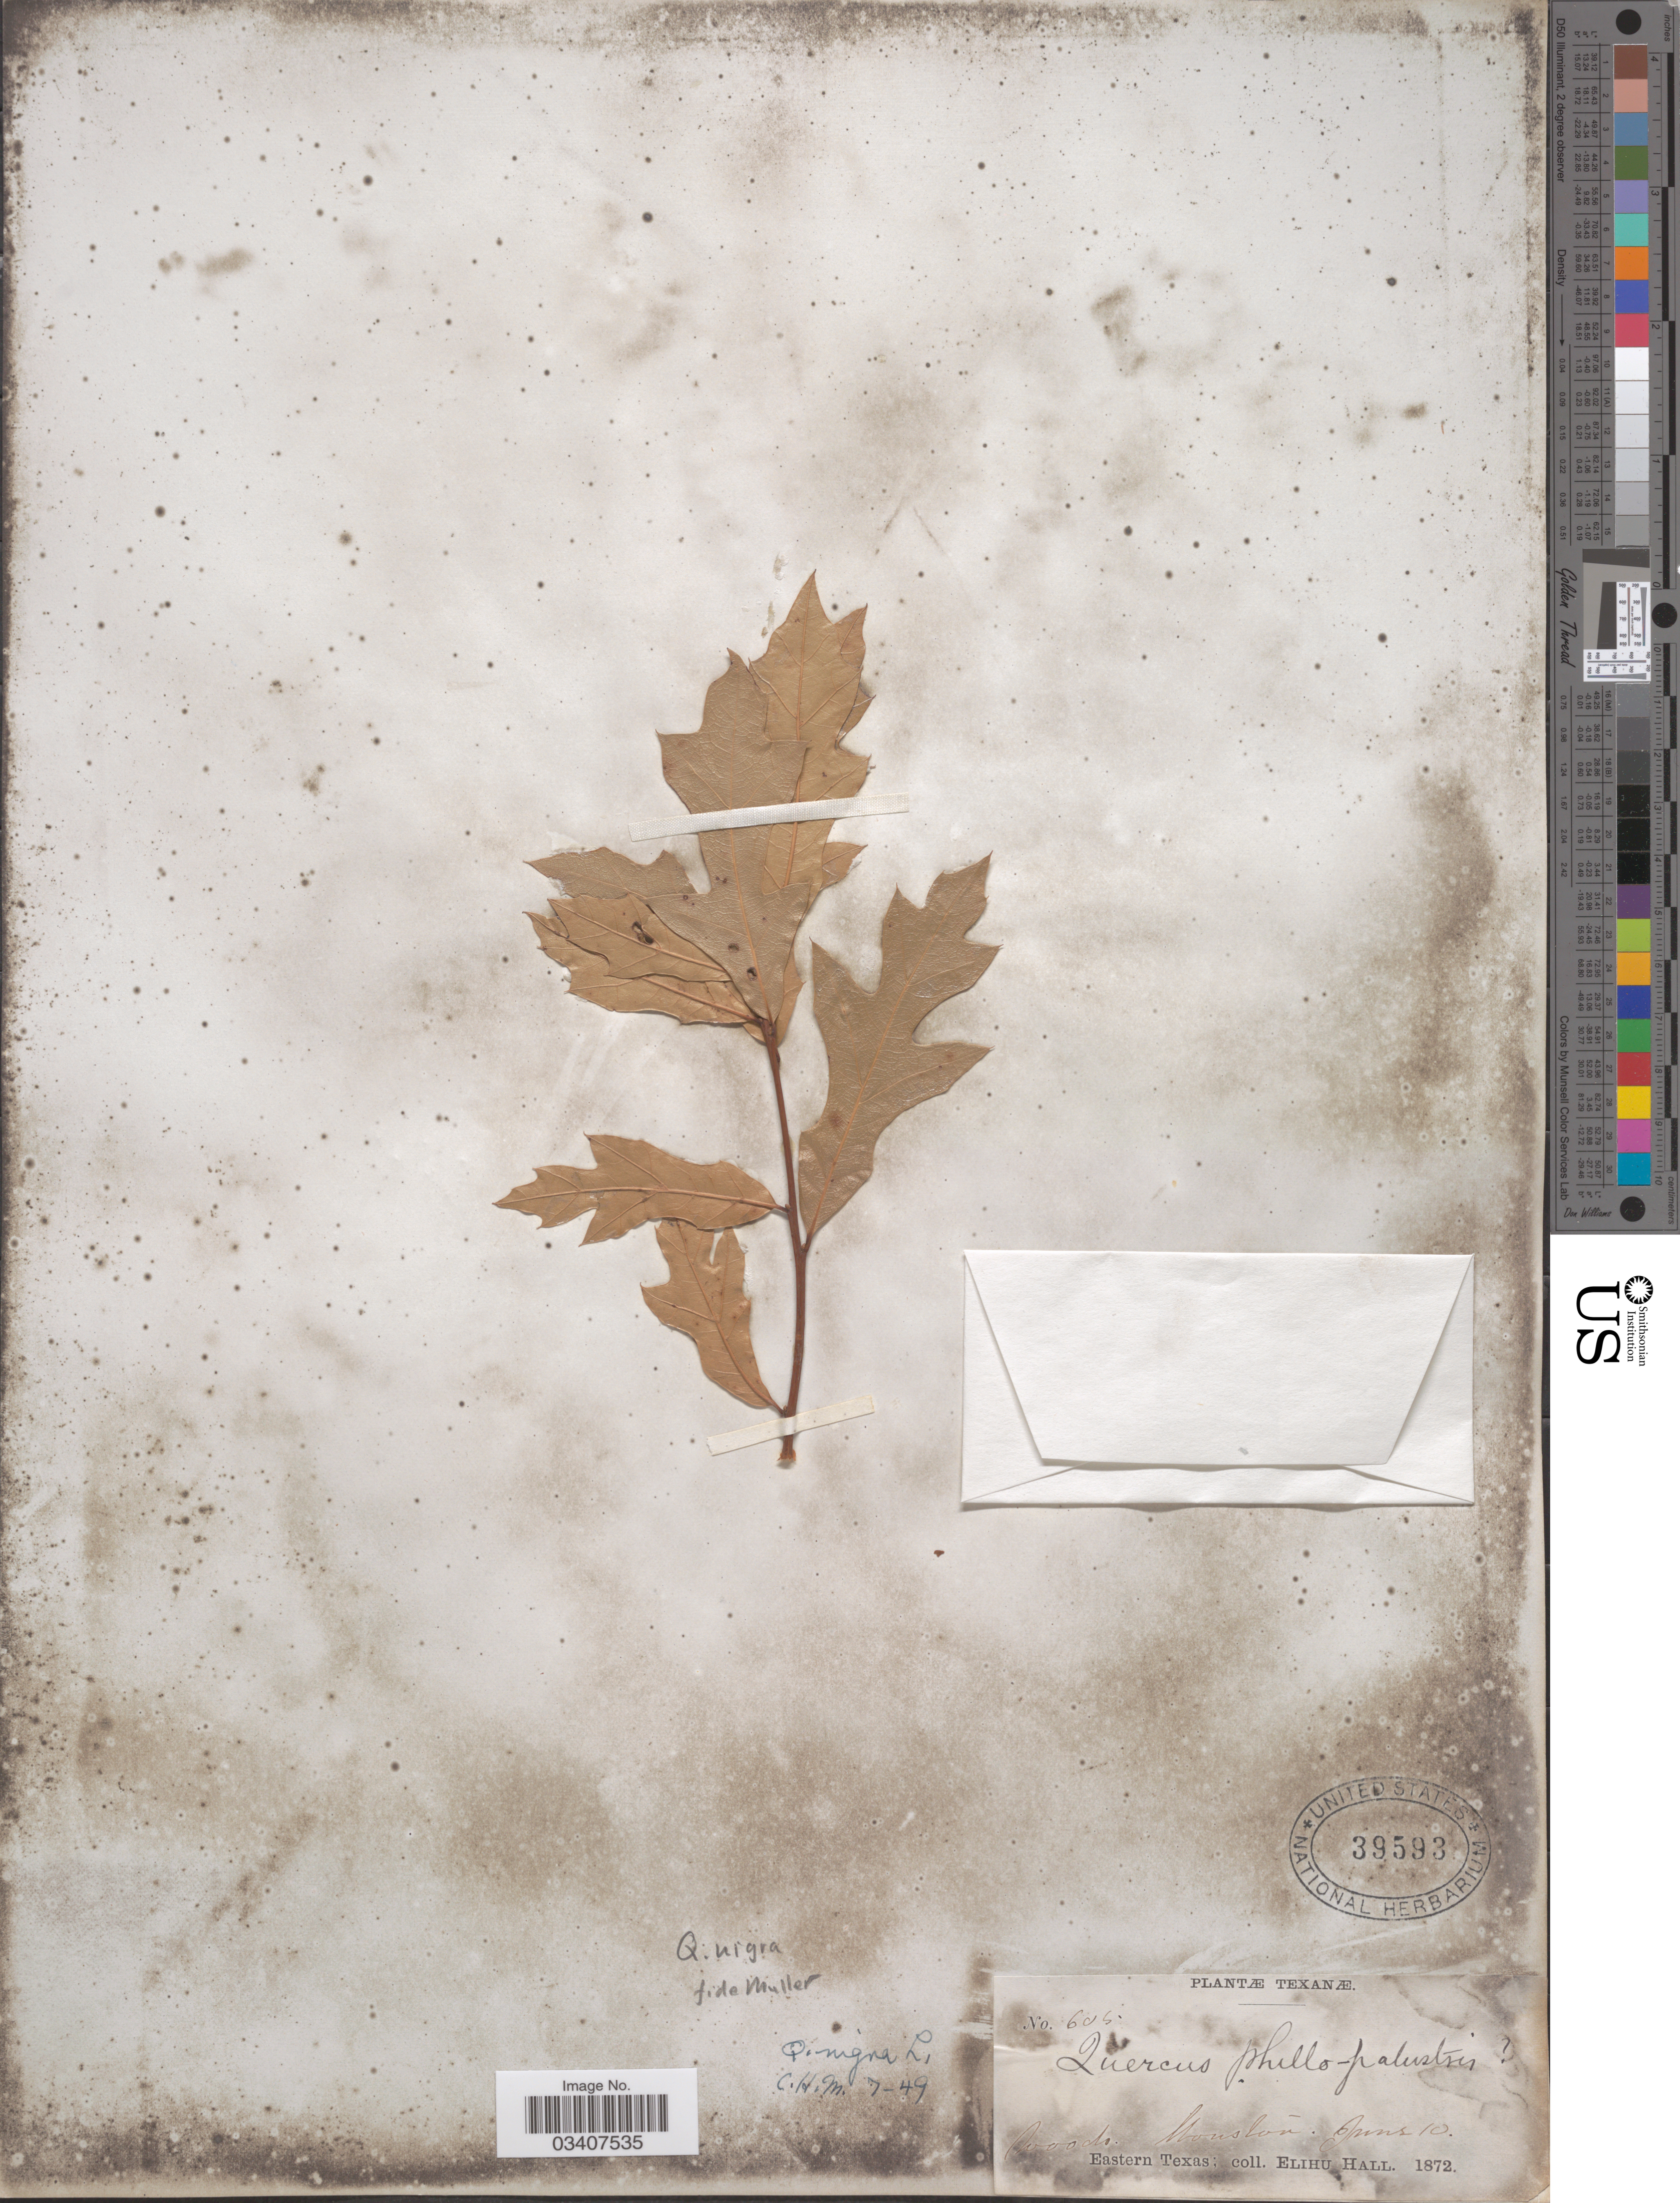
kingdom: Plantae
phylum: Tracheophyta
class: Magnoliopsida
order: Fagales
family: Fagaceae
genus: Quercus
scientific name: Quercus nigra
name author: L.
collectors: E. Hall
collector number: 605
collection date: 1872-06-10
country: United States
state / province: Texas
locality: Houston. Eastern Texas.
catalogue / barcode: US 39593